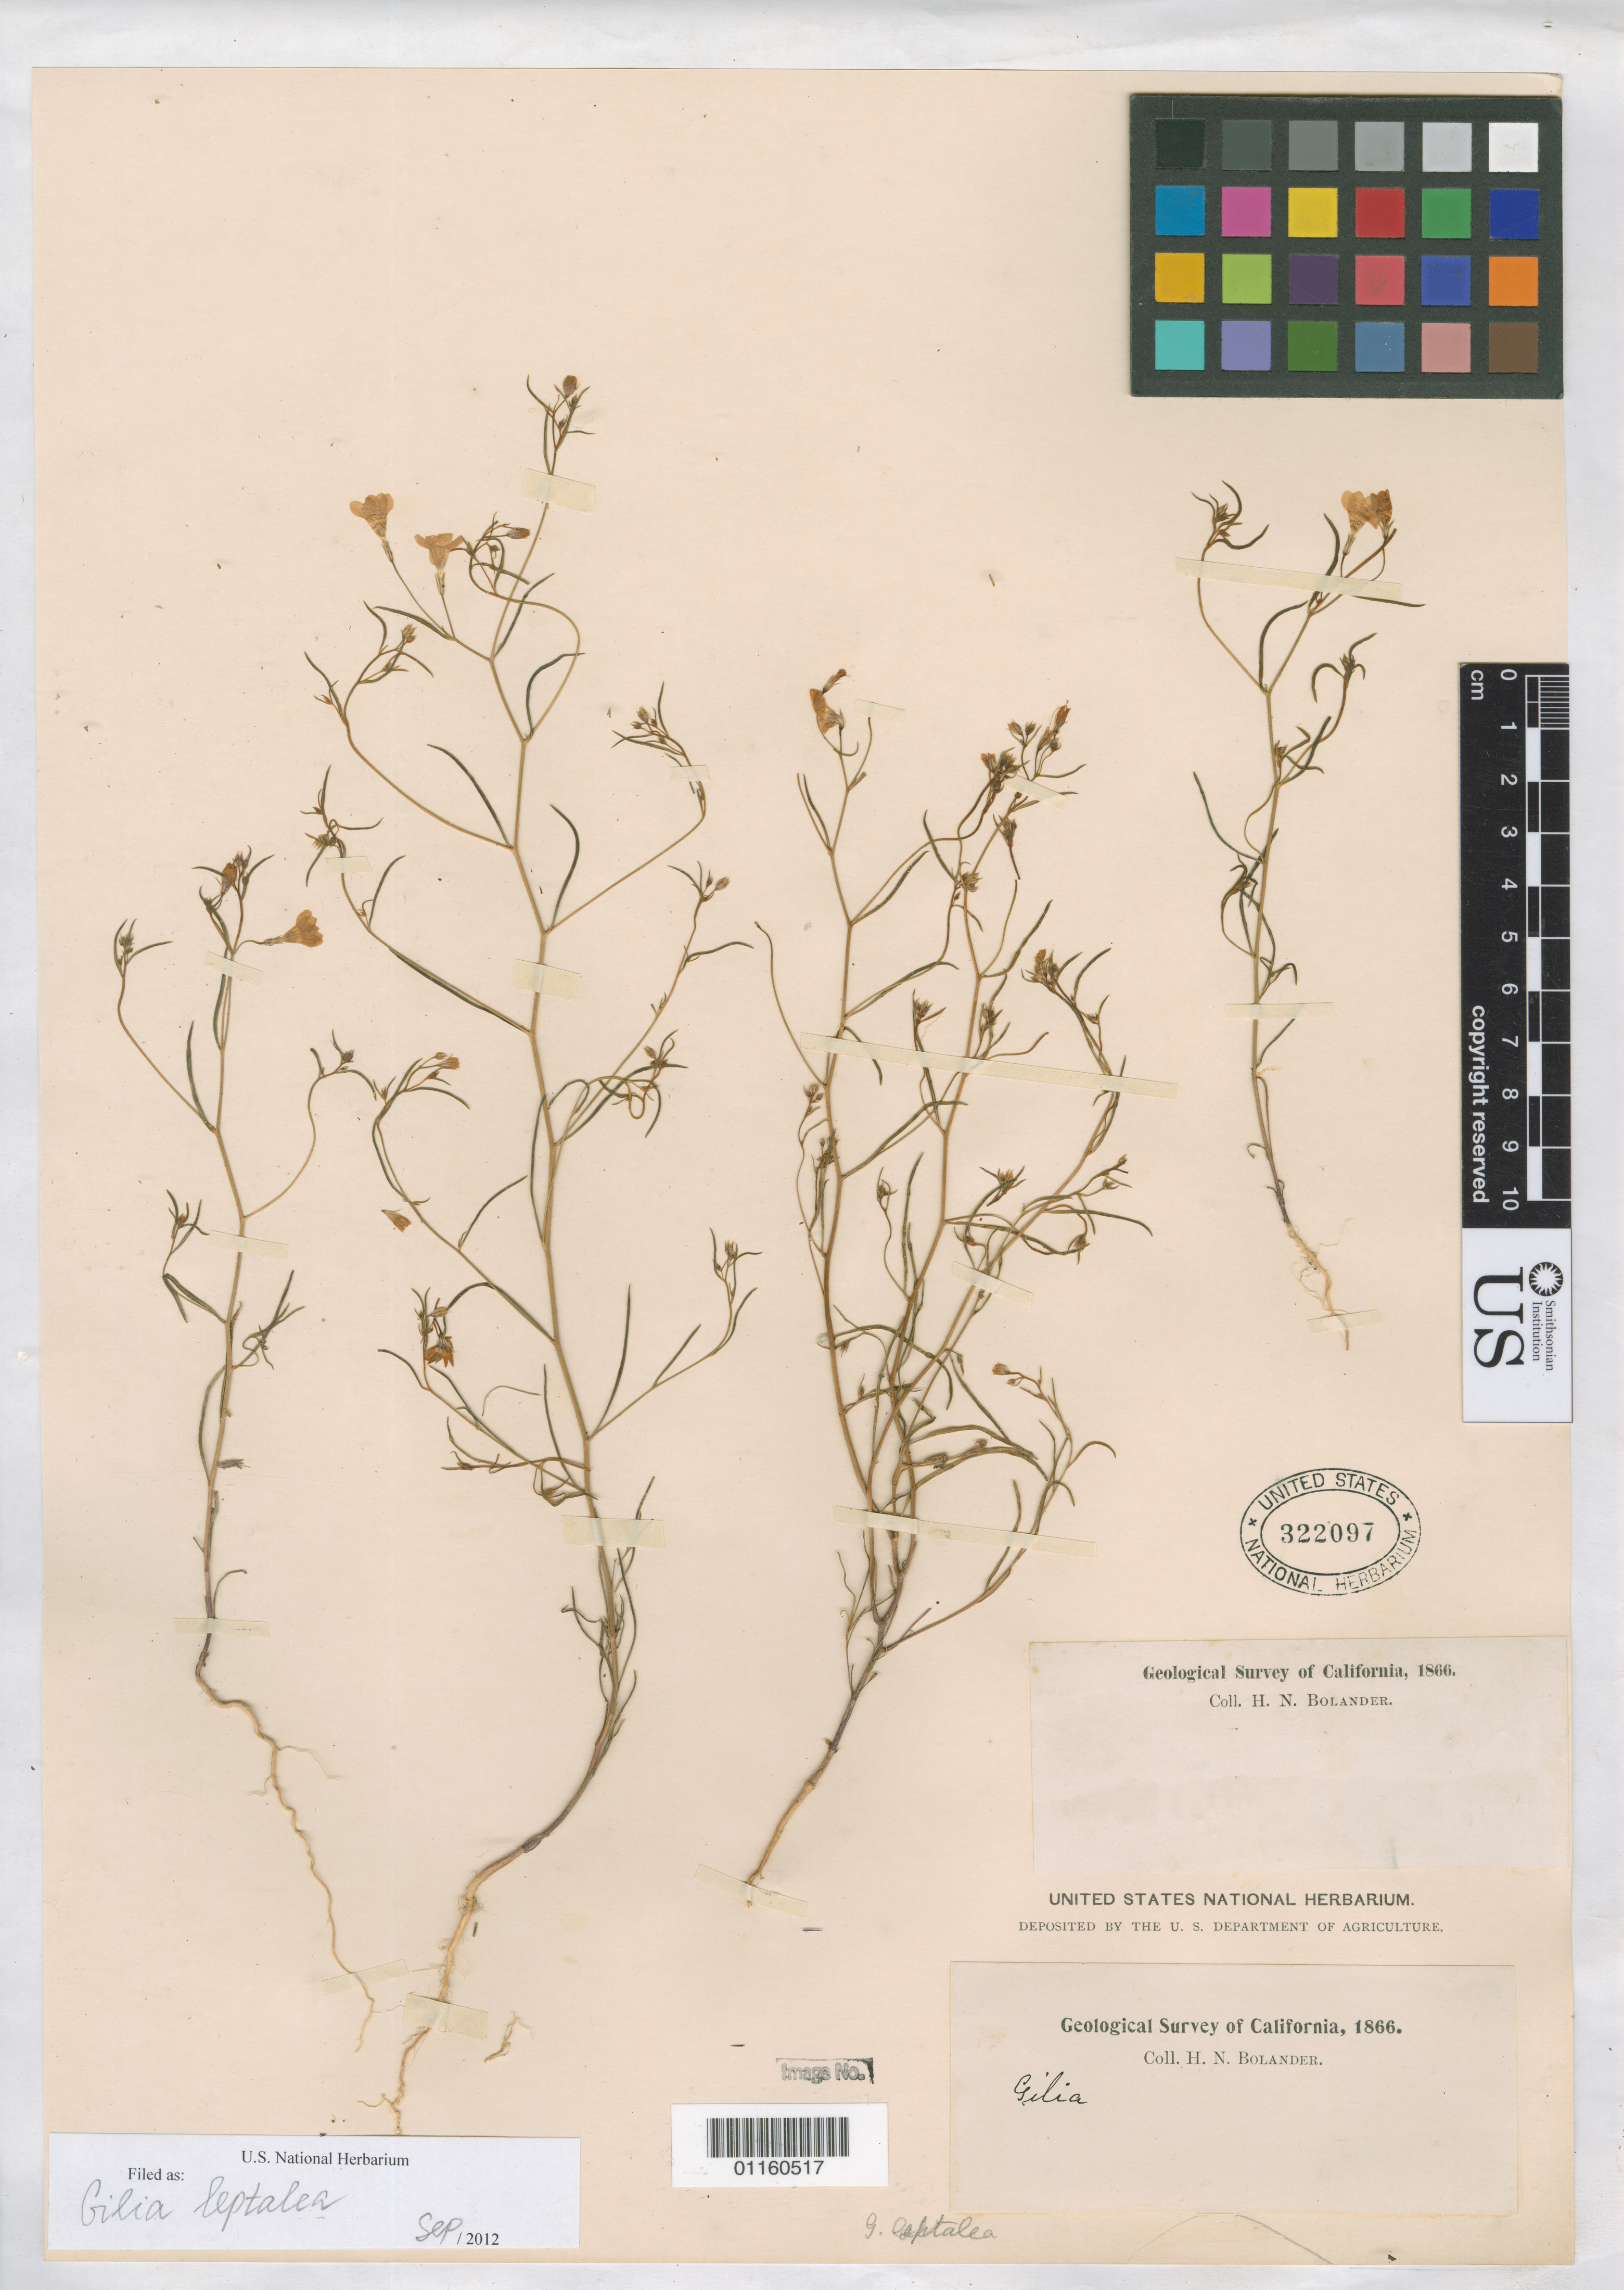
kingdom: Plantae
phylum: Tracheophyta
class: Magnoliopsida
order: Ericales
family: Polemoniaceae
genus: Navarretia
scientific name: Navarretia leptalea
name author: (A. Gray) L.A. Johnson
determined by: Strong, Mark T., (BOT), Smithsonian Institution - National Museum of Natural History (UNITED STATES)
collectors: H. Bolander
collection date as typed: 1866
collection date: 1866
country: United States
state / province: California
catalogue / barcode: US 322097